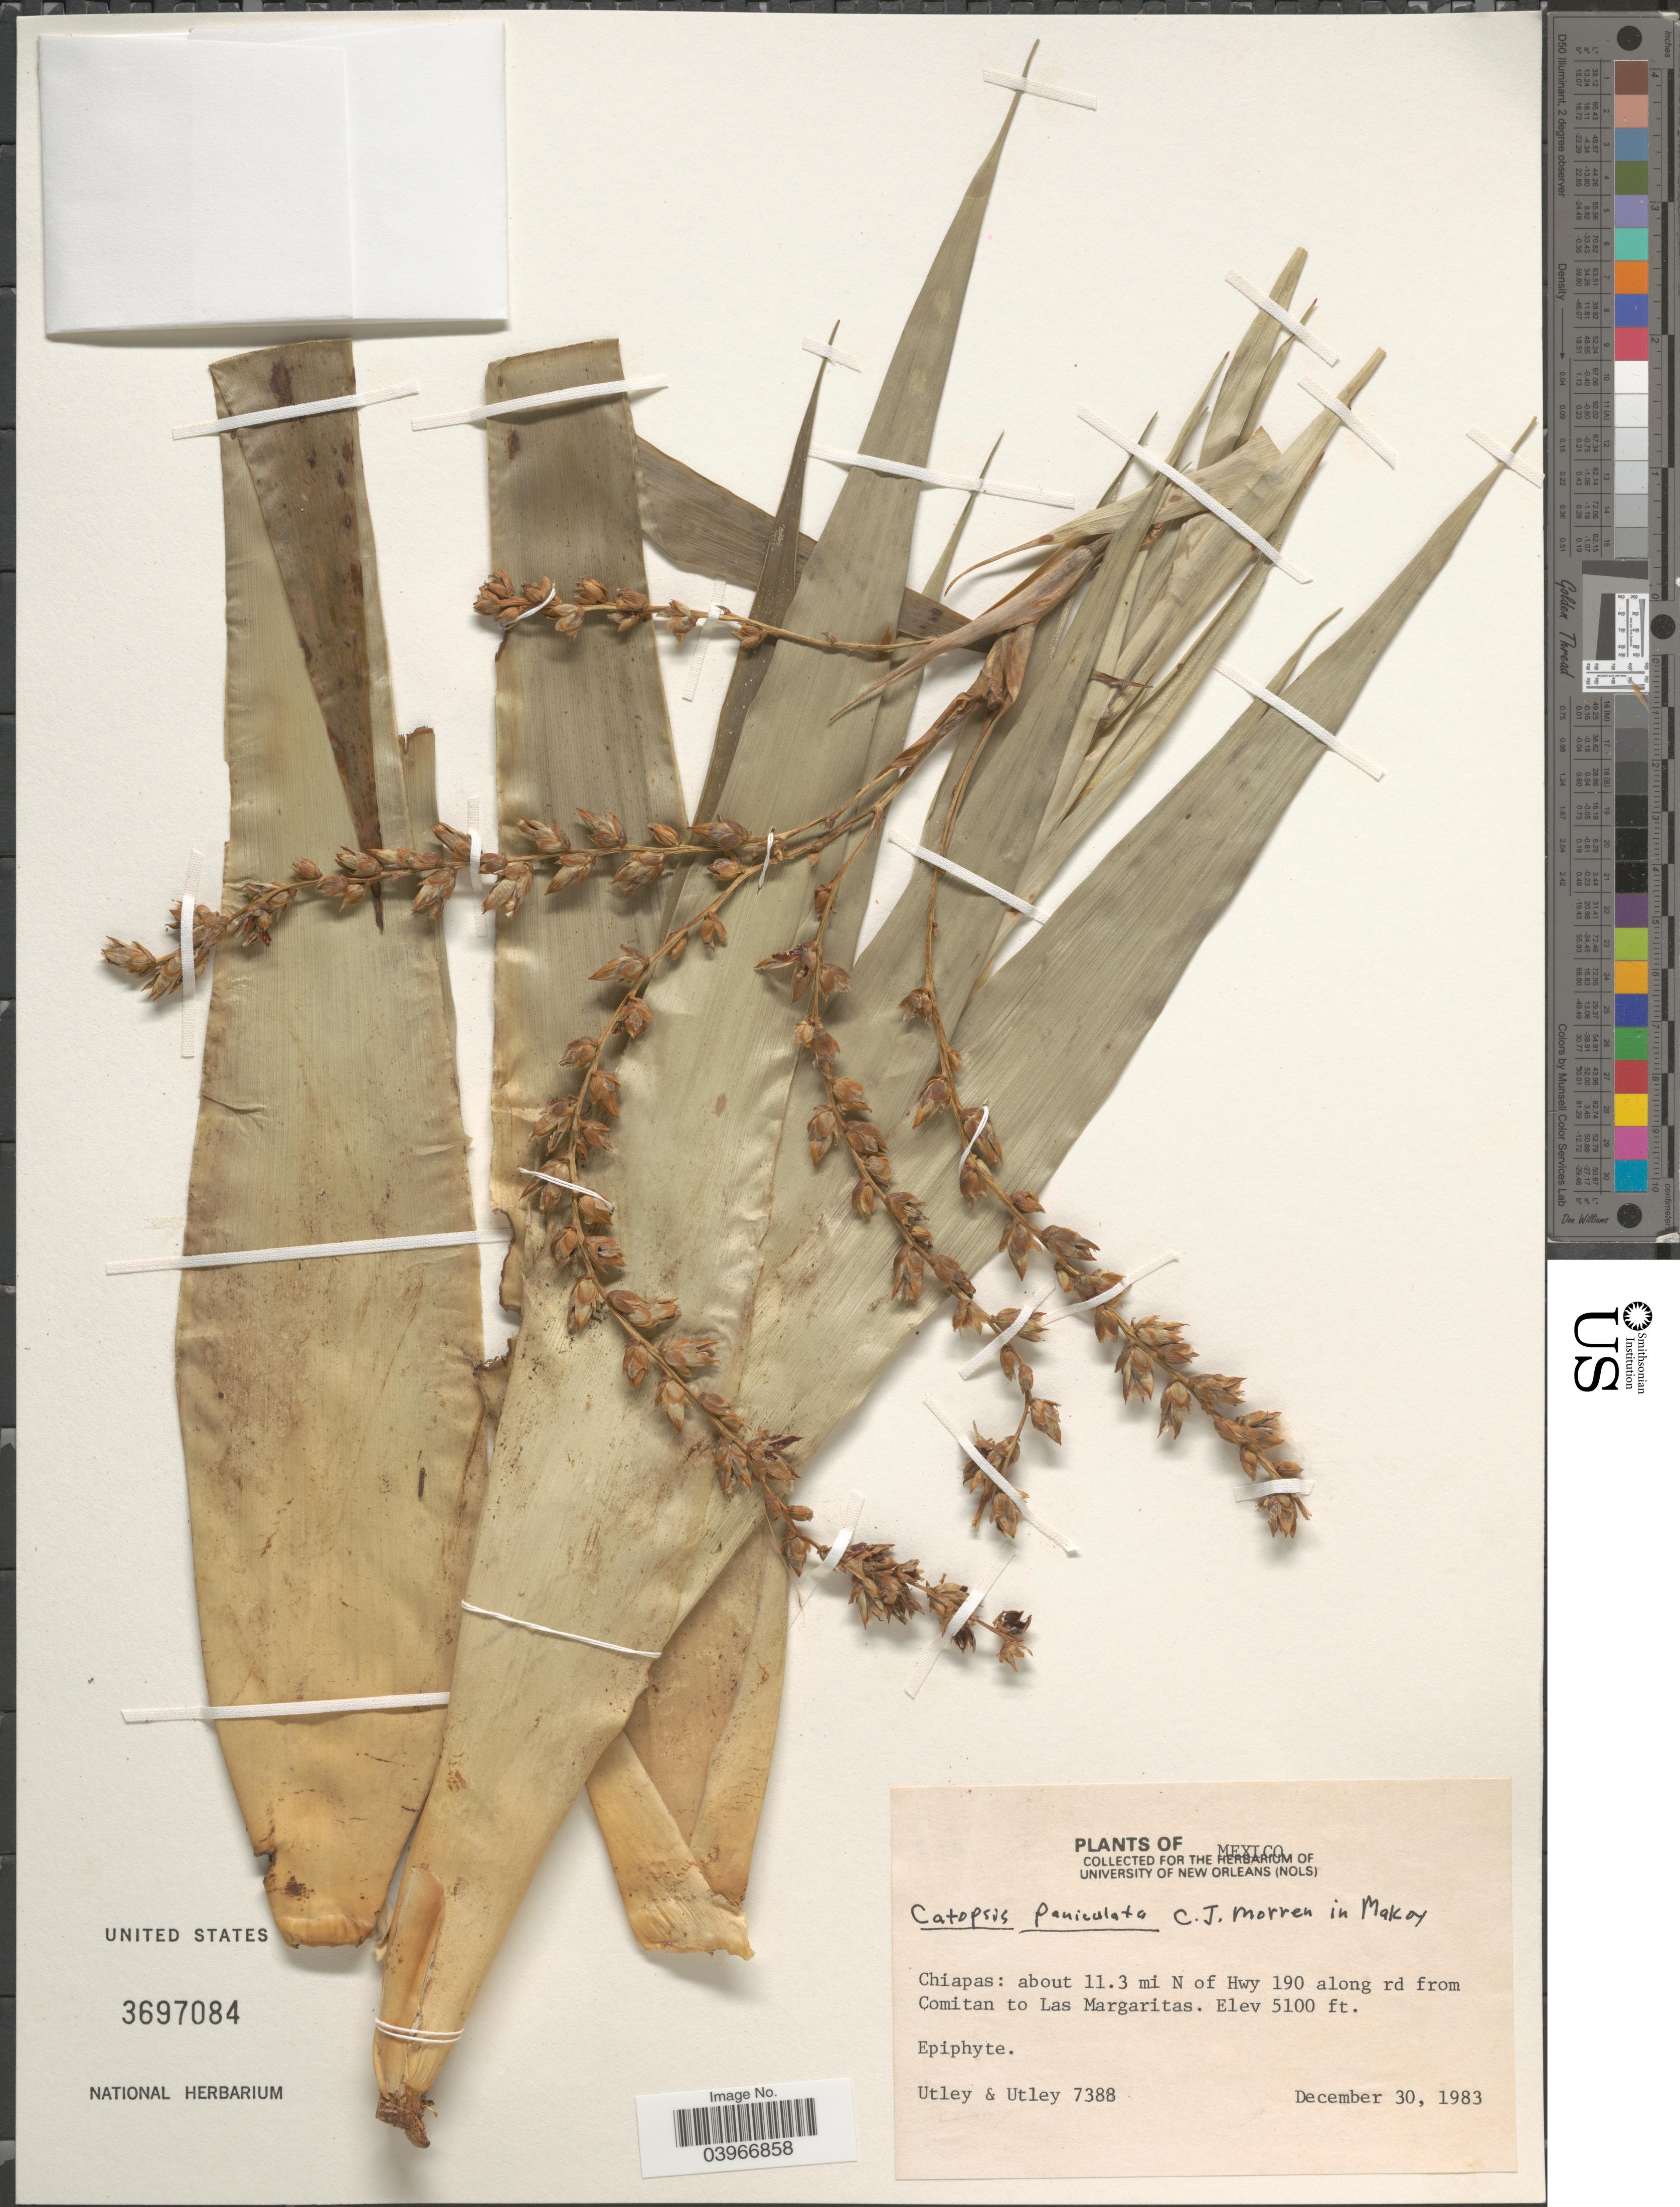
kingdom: Plantae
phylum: Tracheophyta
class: Liliopsida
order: Poales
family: Bromeliaceae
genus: Catopsis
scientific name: Catopsis paniculata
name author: É. Morren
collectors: Utley & Utley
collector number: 7388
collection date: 1983-12-30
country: Mexico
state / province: Chiapas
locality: About 11.3 mi N of Hwy 190 along rd from Comitan to Las Margaritas.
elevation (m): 1554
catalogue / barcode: US 3697084